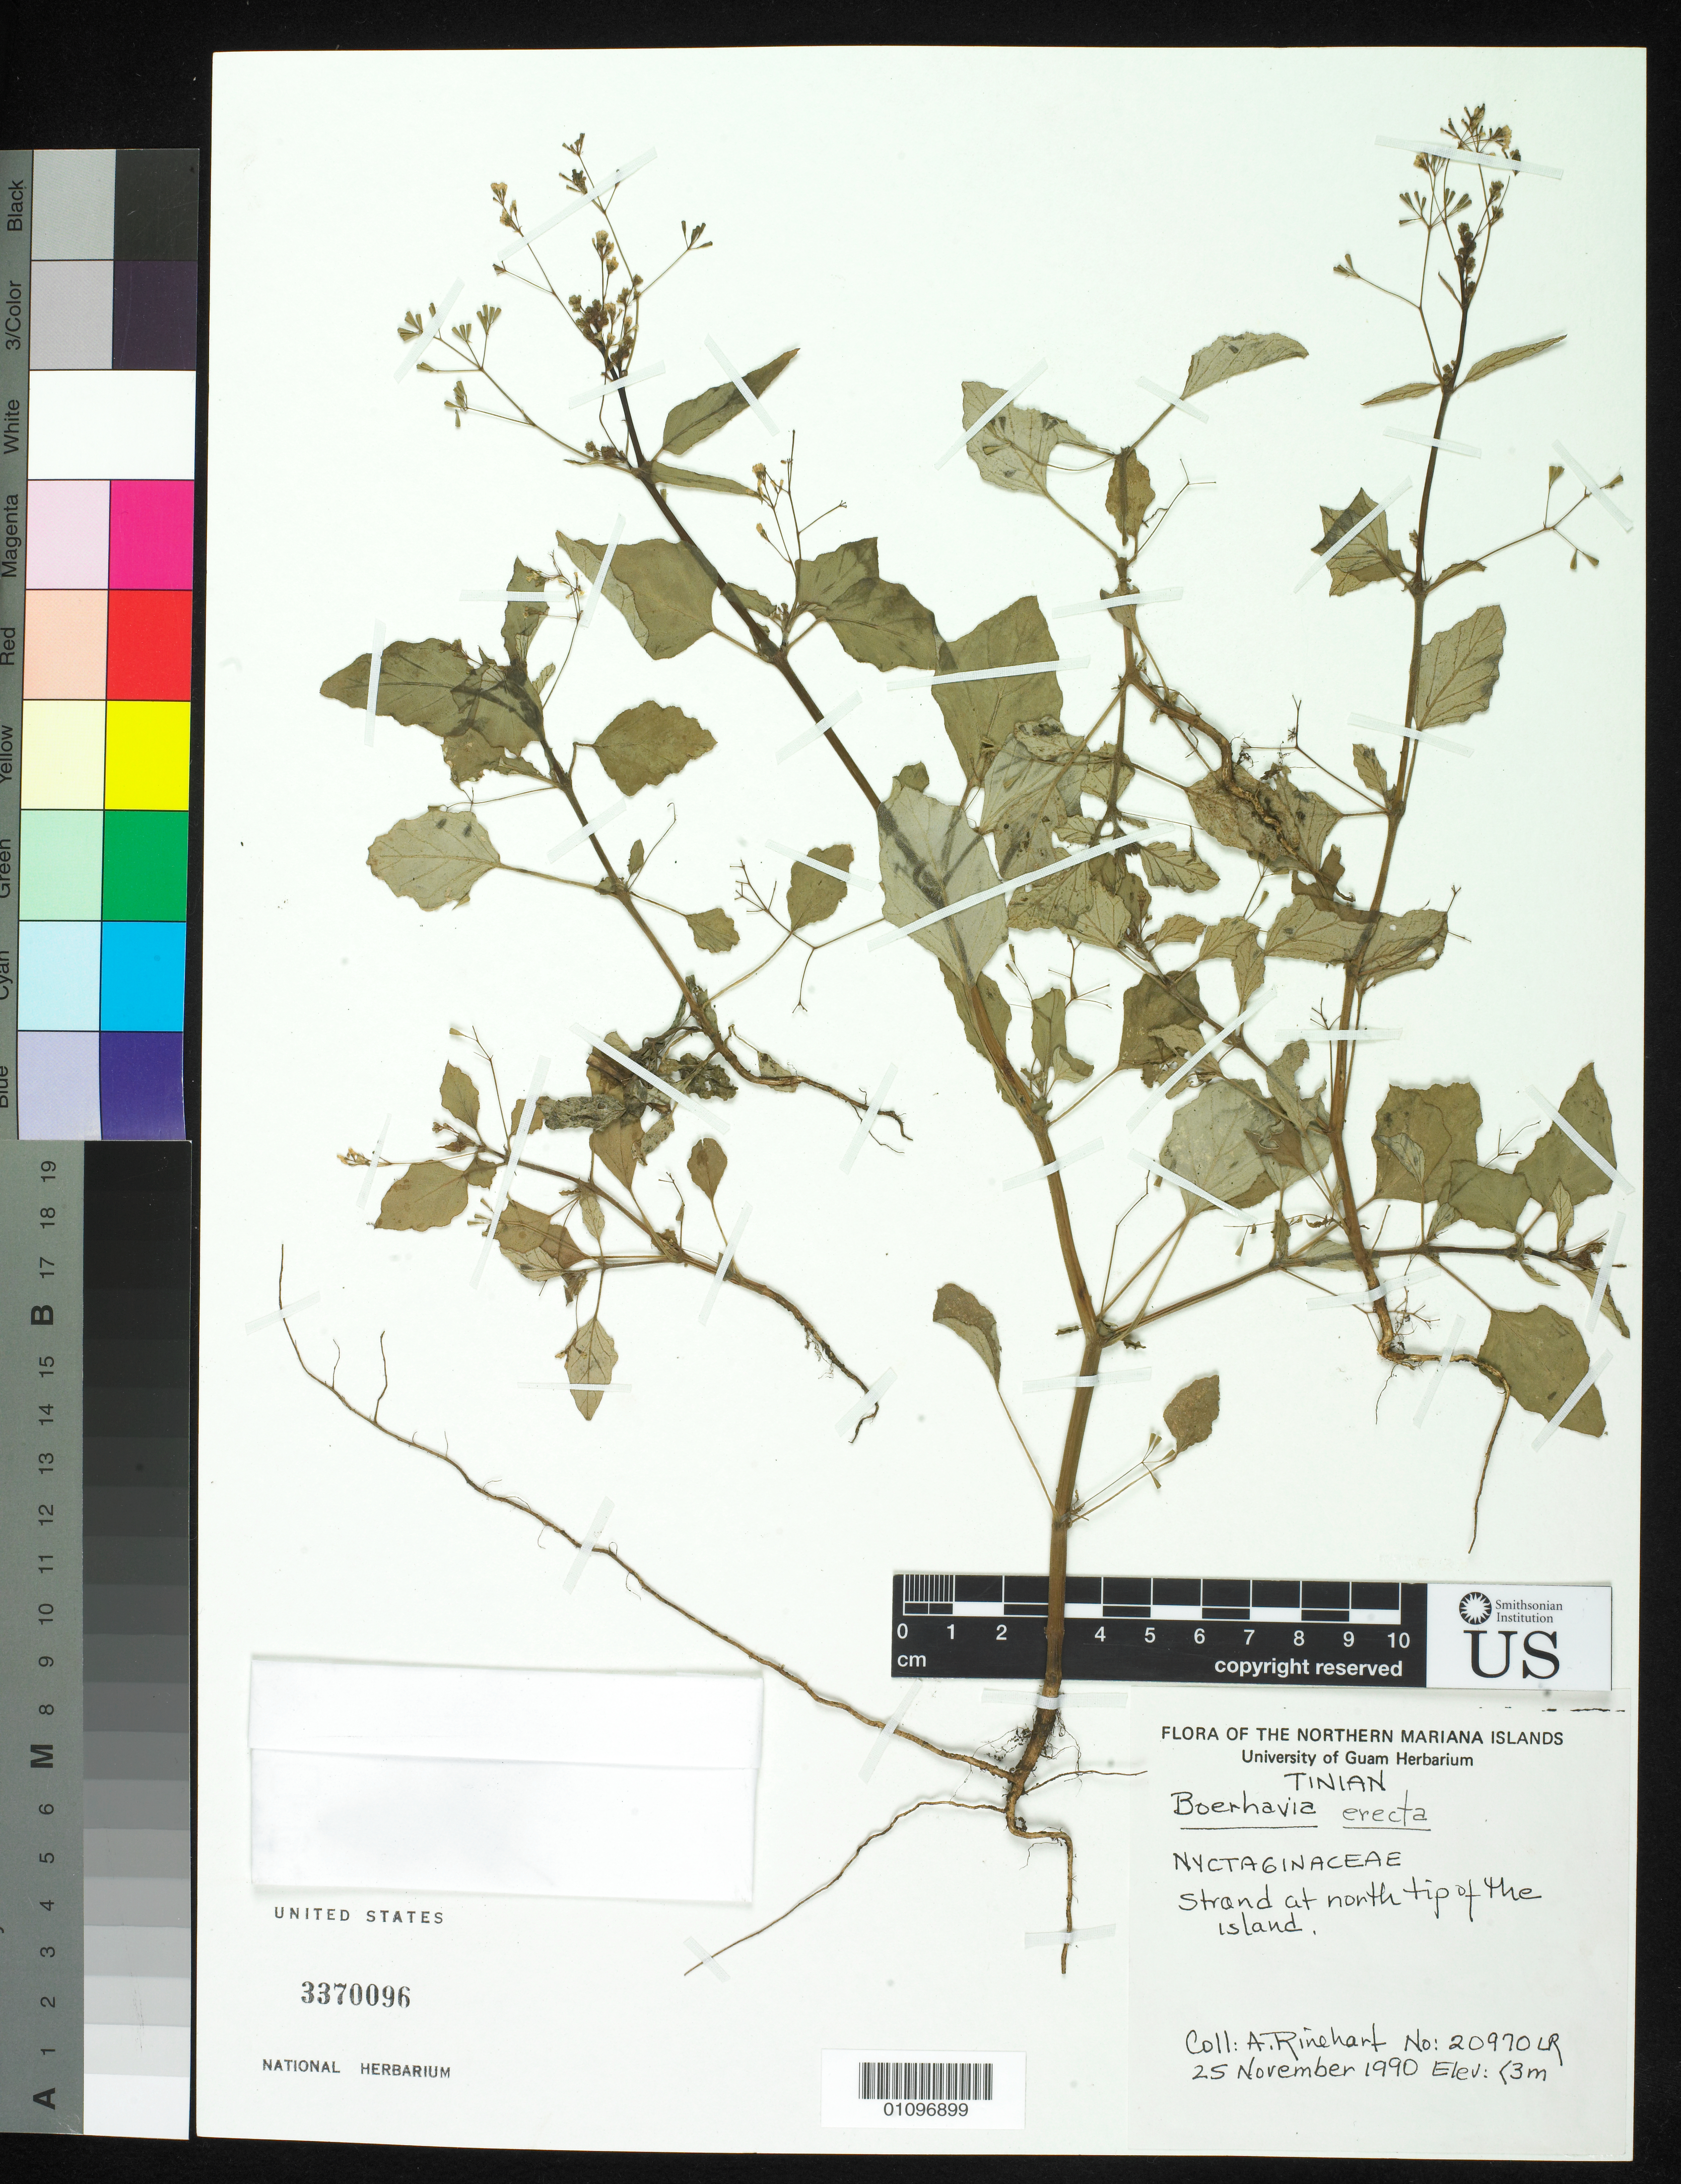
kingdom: Plantae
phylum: Tracheophyta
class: Magnoliopsida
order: Caryophyllales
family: Nyctaginaceae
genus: Boerhavia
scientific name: Boerhavia erecta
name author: L.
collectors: A. Rinehart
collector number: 20970LR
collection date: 1990-11-25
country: Northern Mariana Islands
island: Tinian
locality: Strand at North tip of the island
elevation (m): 3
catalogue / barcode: US 3370096